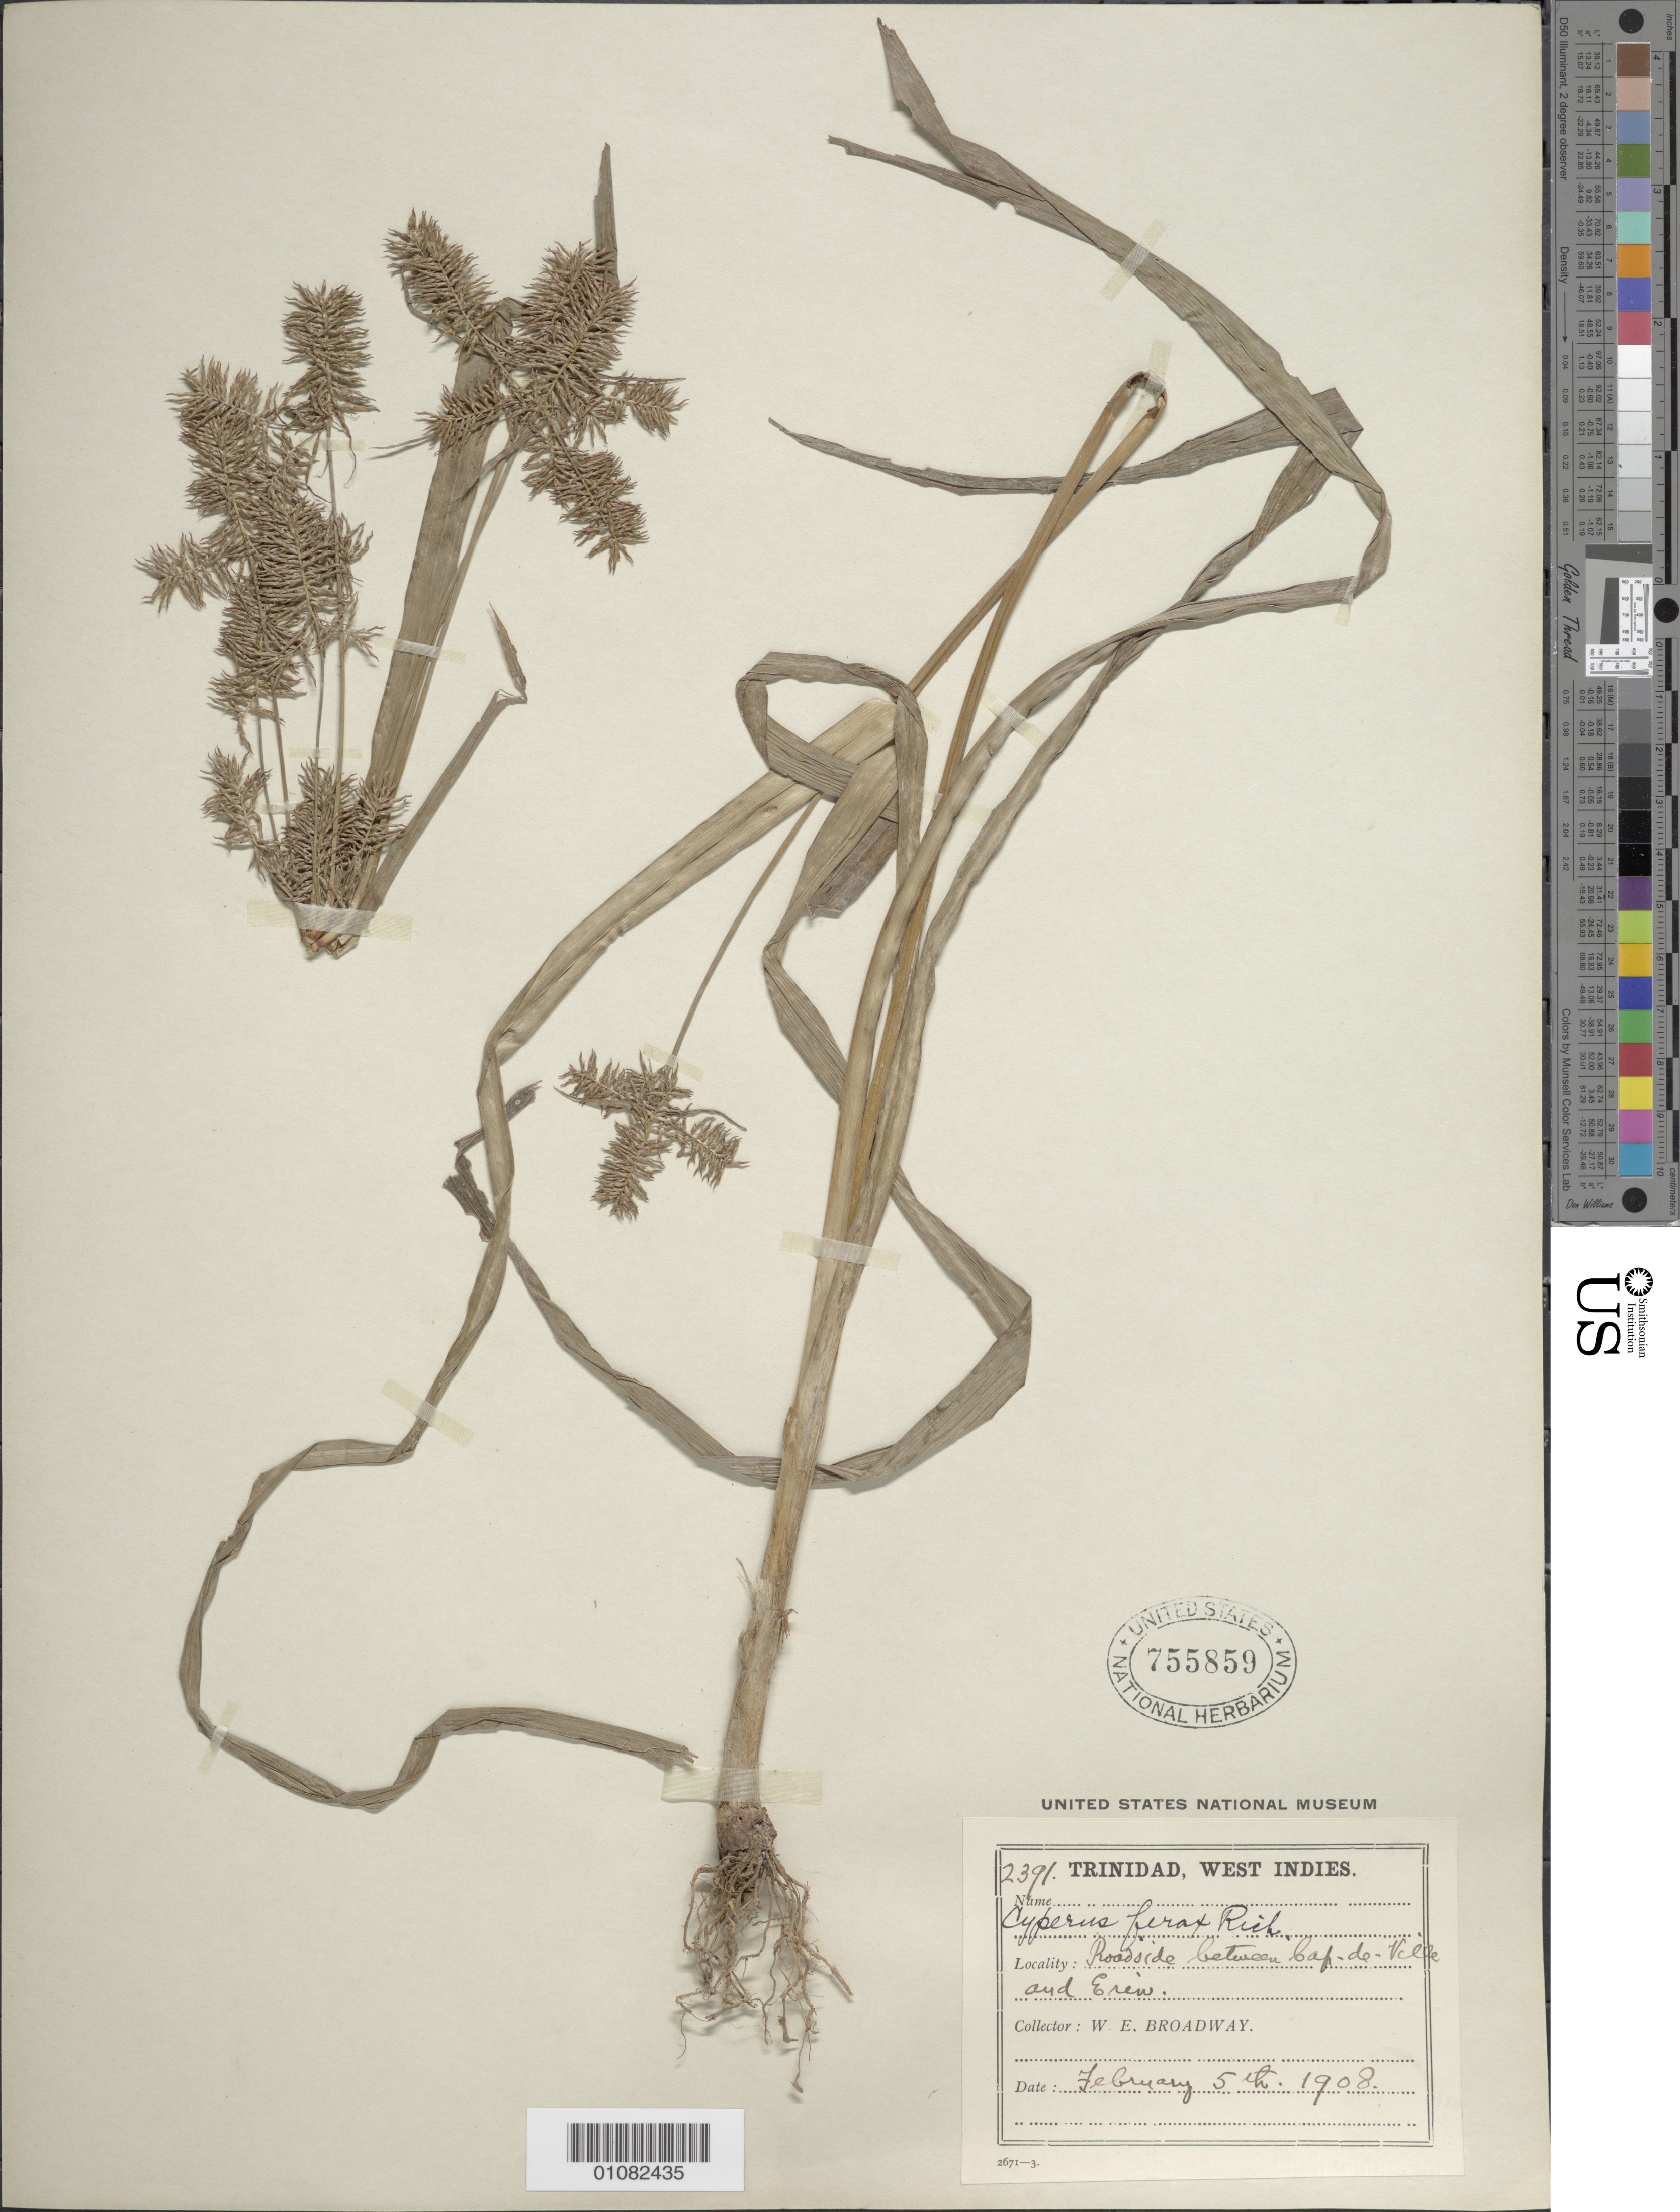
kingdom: Plantae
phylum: Tracheophyta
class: Liliopsida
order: Poales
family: Cyperaceae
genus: Cyperus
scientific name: Cyperus odoratus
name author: L.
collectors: W. E. Broadway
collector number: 2391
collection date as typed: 05 Feb 1908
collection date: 1908-02-05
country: Trinidad and Tobago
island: Trinidad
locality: between Cap-de-Ville and Erin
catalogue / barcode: US 755859